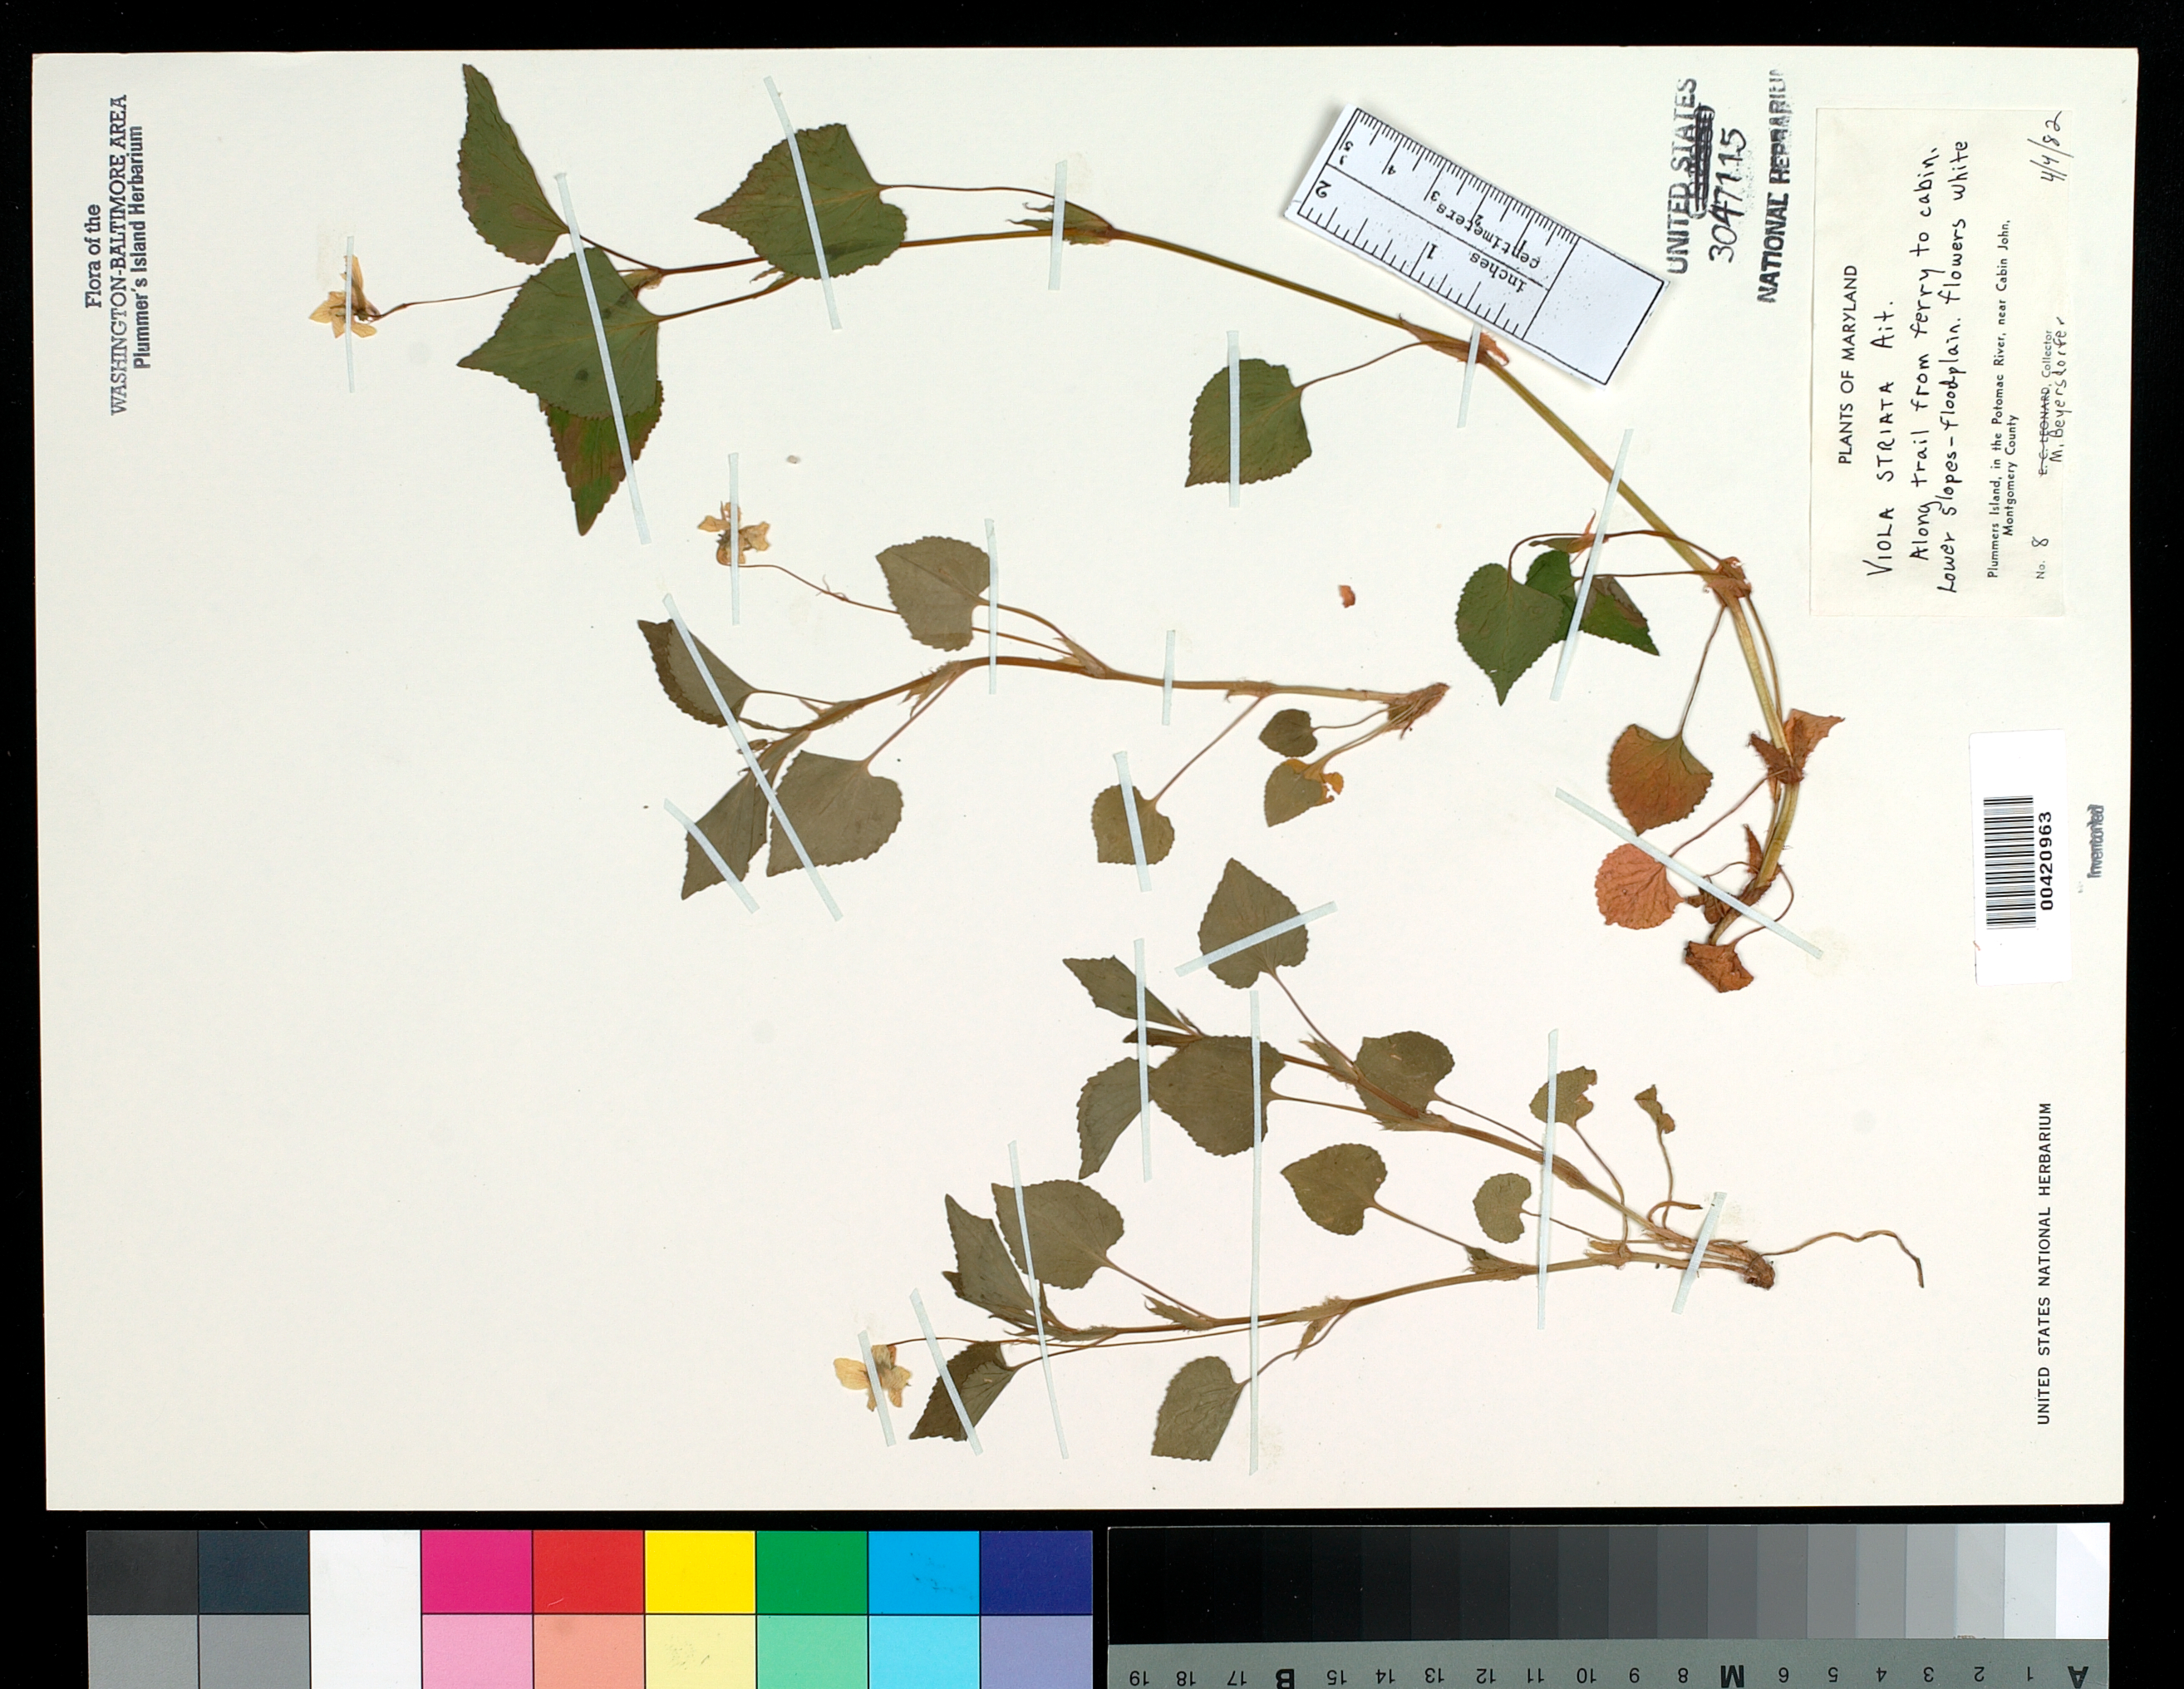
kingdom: Plantae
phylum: Tracheophyta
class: Magnoliopsida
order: Malpighiales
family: Violaceae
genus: Viola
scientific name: Viola striata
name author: Aiton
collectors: M. Beyersdorfer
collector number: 8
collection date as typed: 04 Apr 1982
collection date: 1982-04-04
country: United States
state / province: Maryland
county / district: Montgomery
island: Plummers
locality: Plummer's Island; along trail from Ferry to Cabin C. & O. Canal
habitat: Lower slopes - floodplain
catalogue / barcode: US 3047115